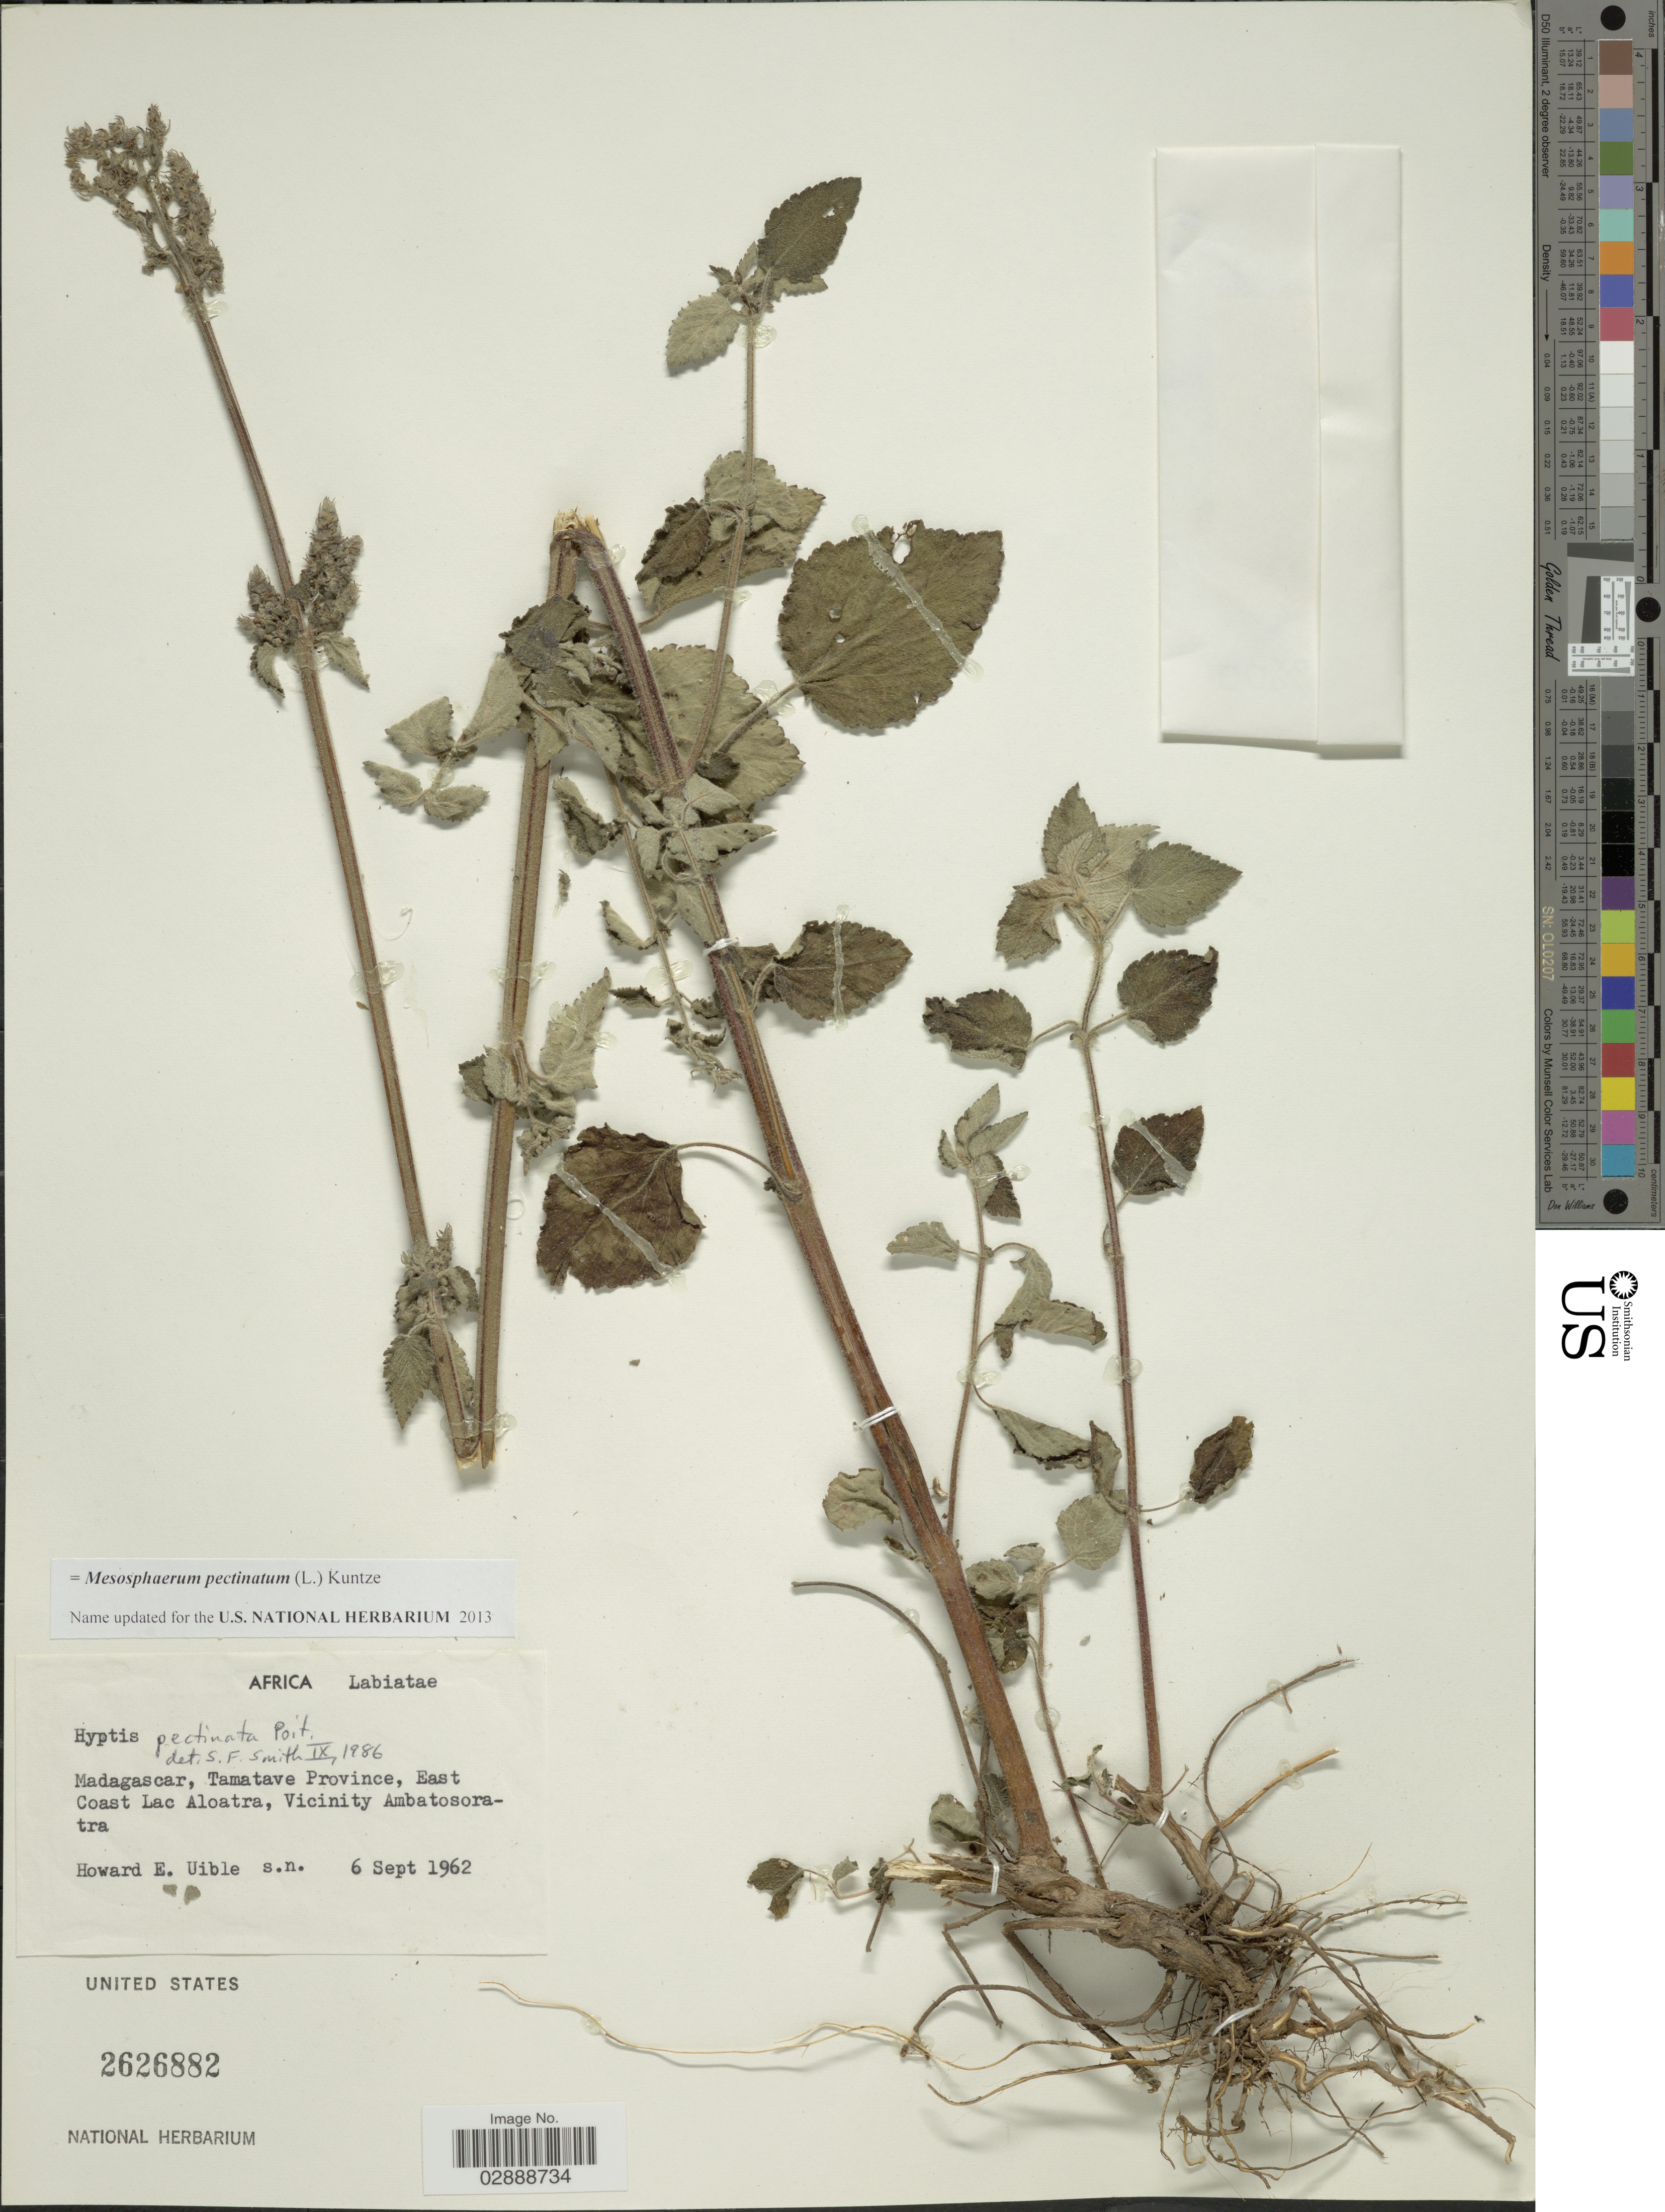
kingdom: Plantae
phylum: Tracheophyta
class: Magnoliopsida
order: Lamiales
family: Lamiaceae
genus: Mesosphaerum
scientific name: Mesosphaerum pectinatum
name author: (L.) Kuntze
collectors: H. Uible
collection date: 1962-09-06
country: Madagascar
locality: Tamatave Province, Easty Coast Lac Aloatra, Vicinity Ambatosoratra.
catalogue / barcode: US 2626882